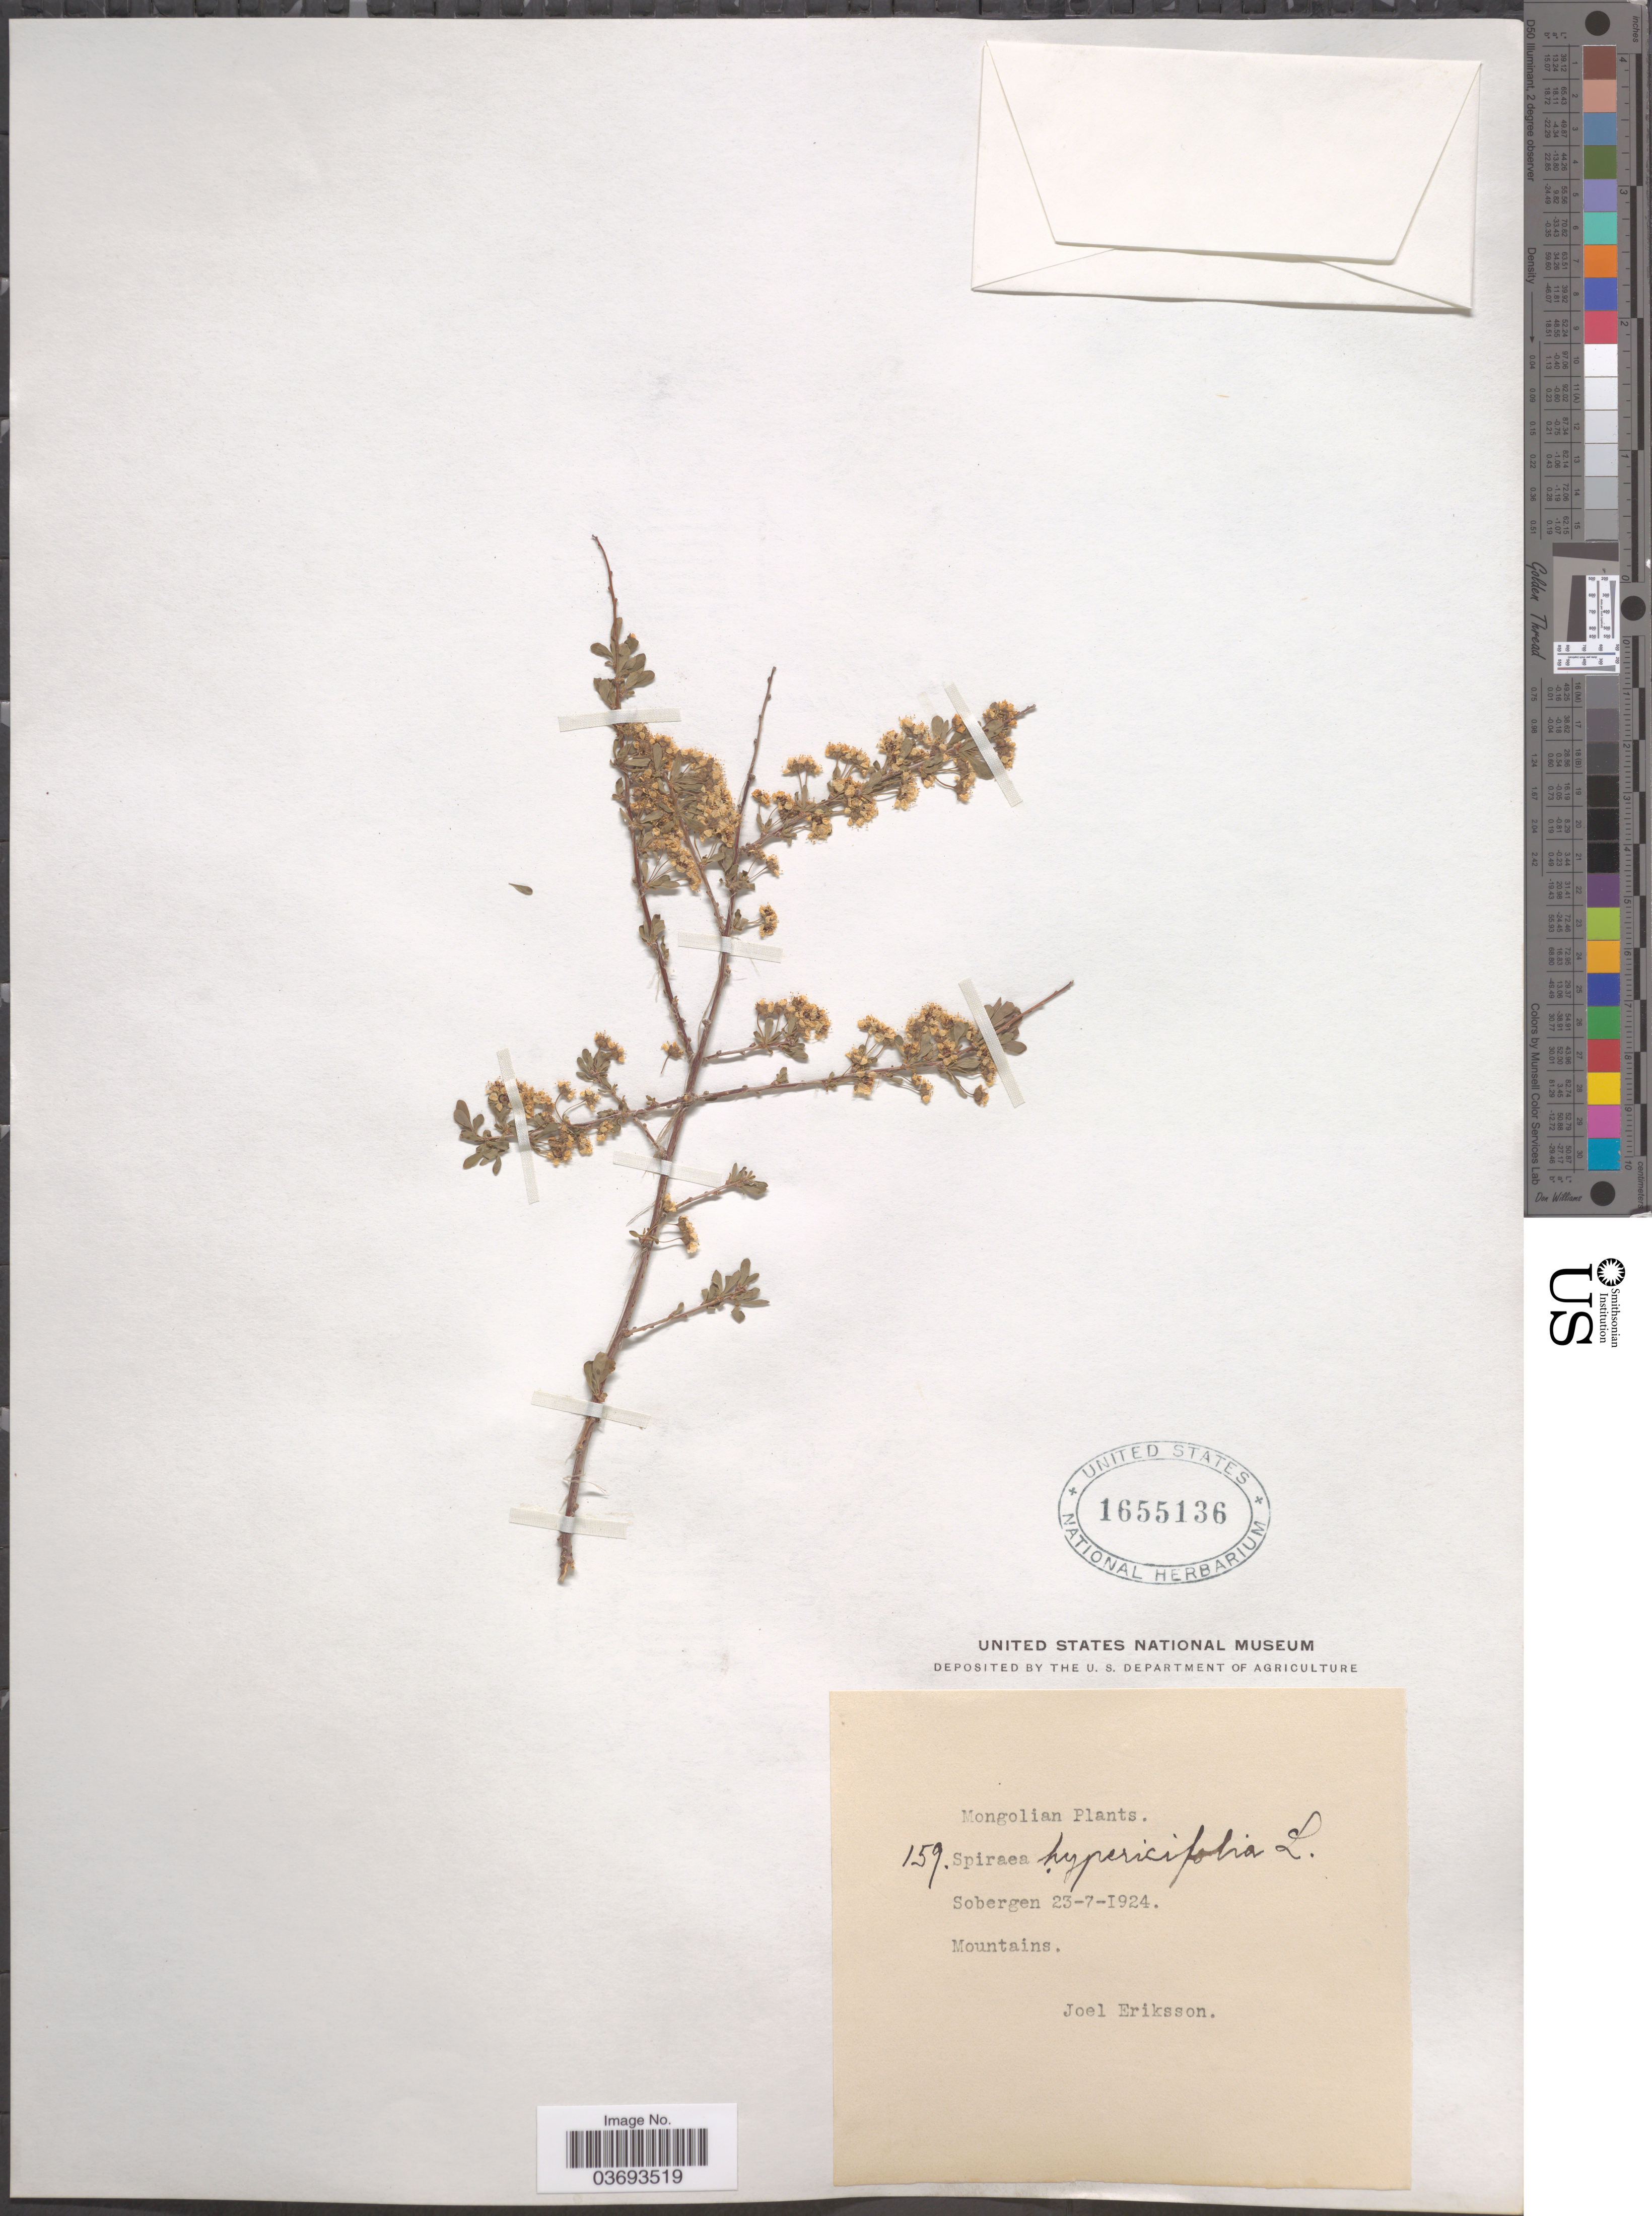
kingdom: Plantae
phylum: Tracheophyta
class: Magnoliopsida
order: Rosales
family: Rosaceae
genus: Spiraea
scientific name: Spiraea hypericifolia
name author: L.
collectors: J. Eriksson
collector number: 159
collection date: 1924-07-23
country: Mongolia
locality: Mongolian. Sobergen. Mountains.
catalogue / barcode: US 1655136